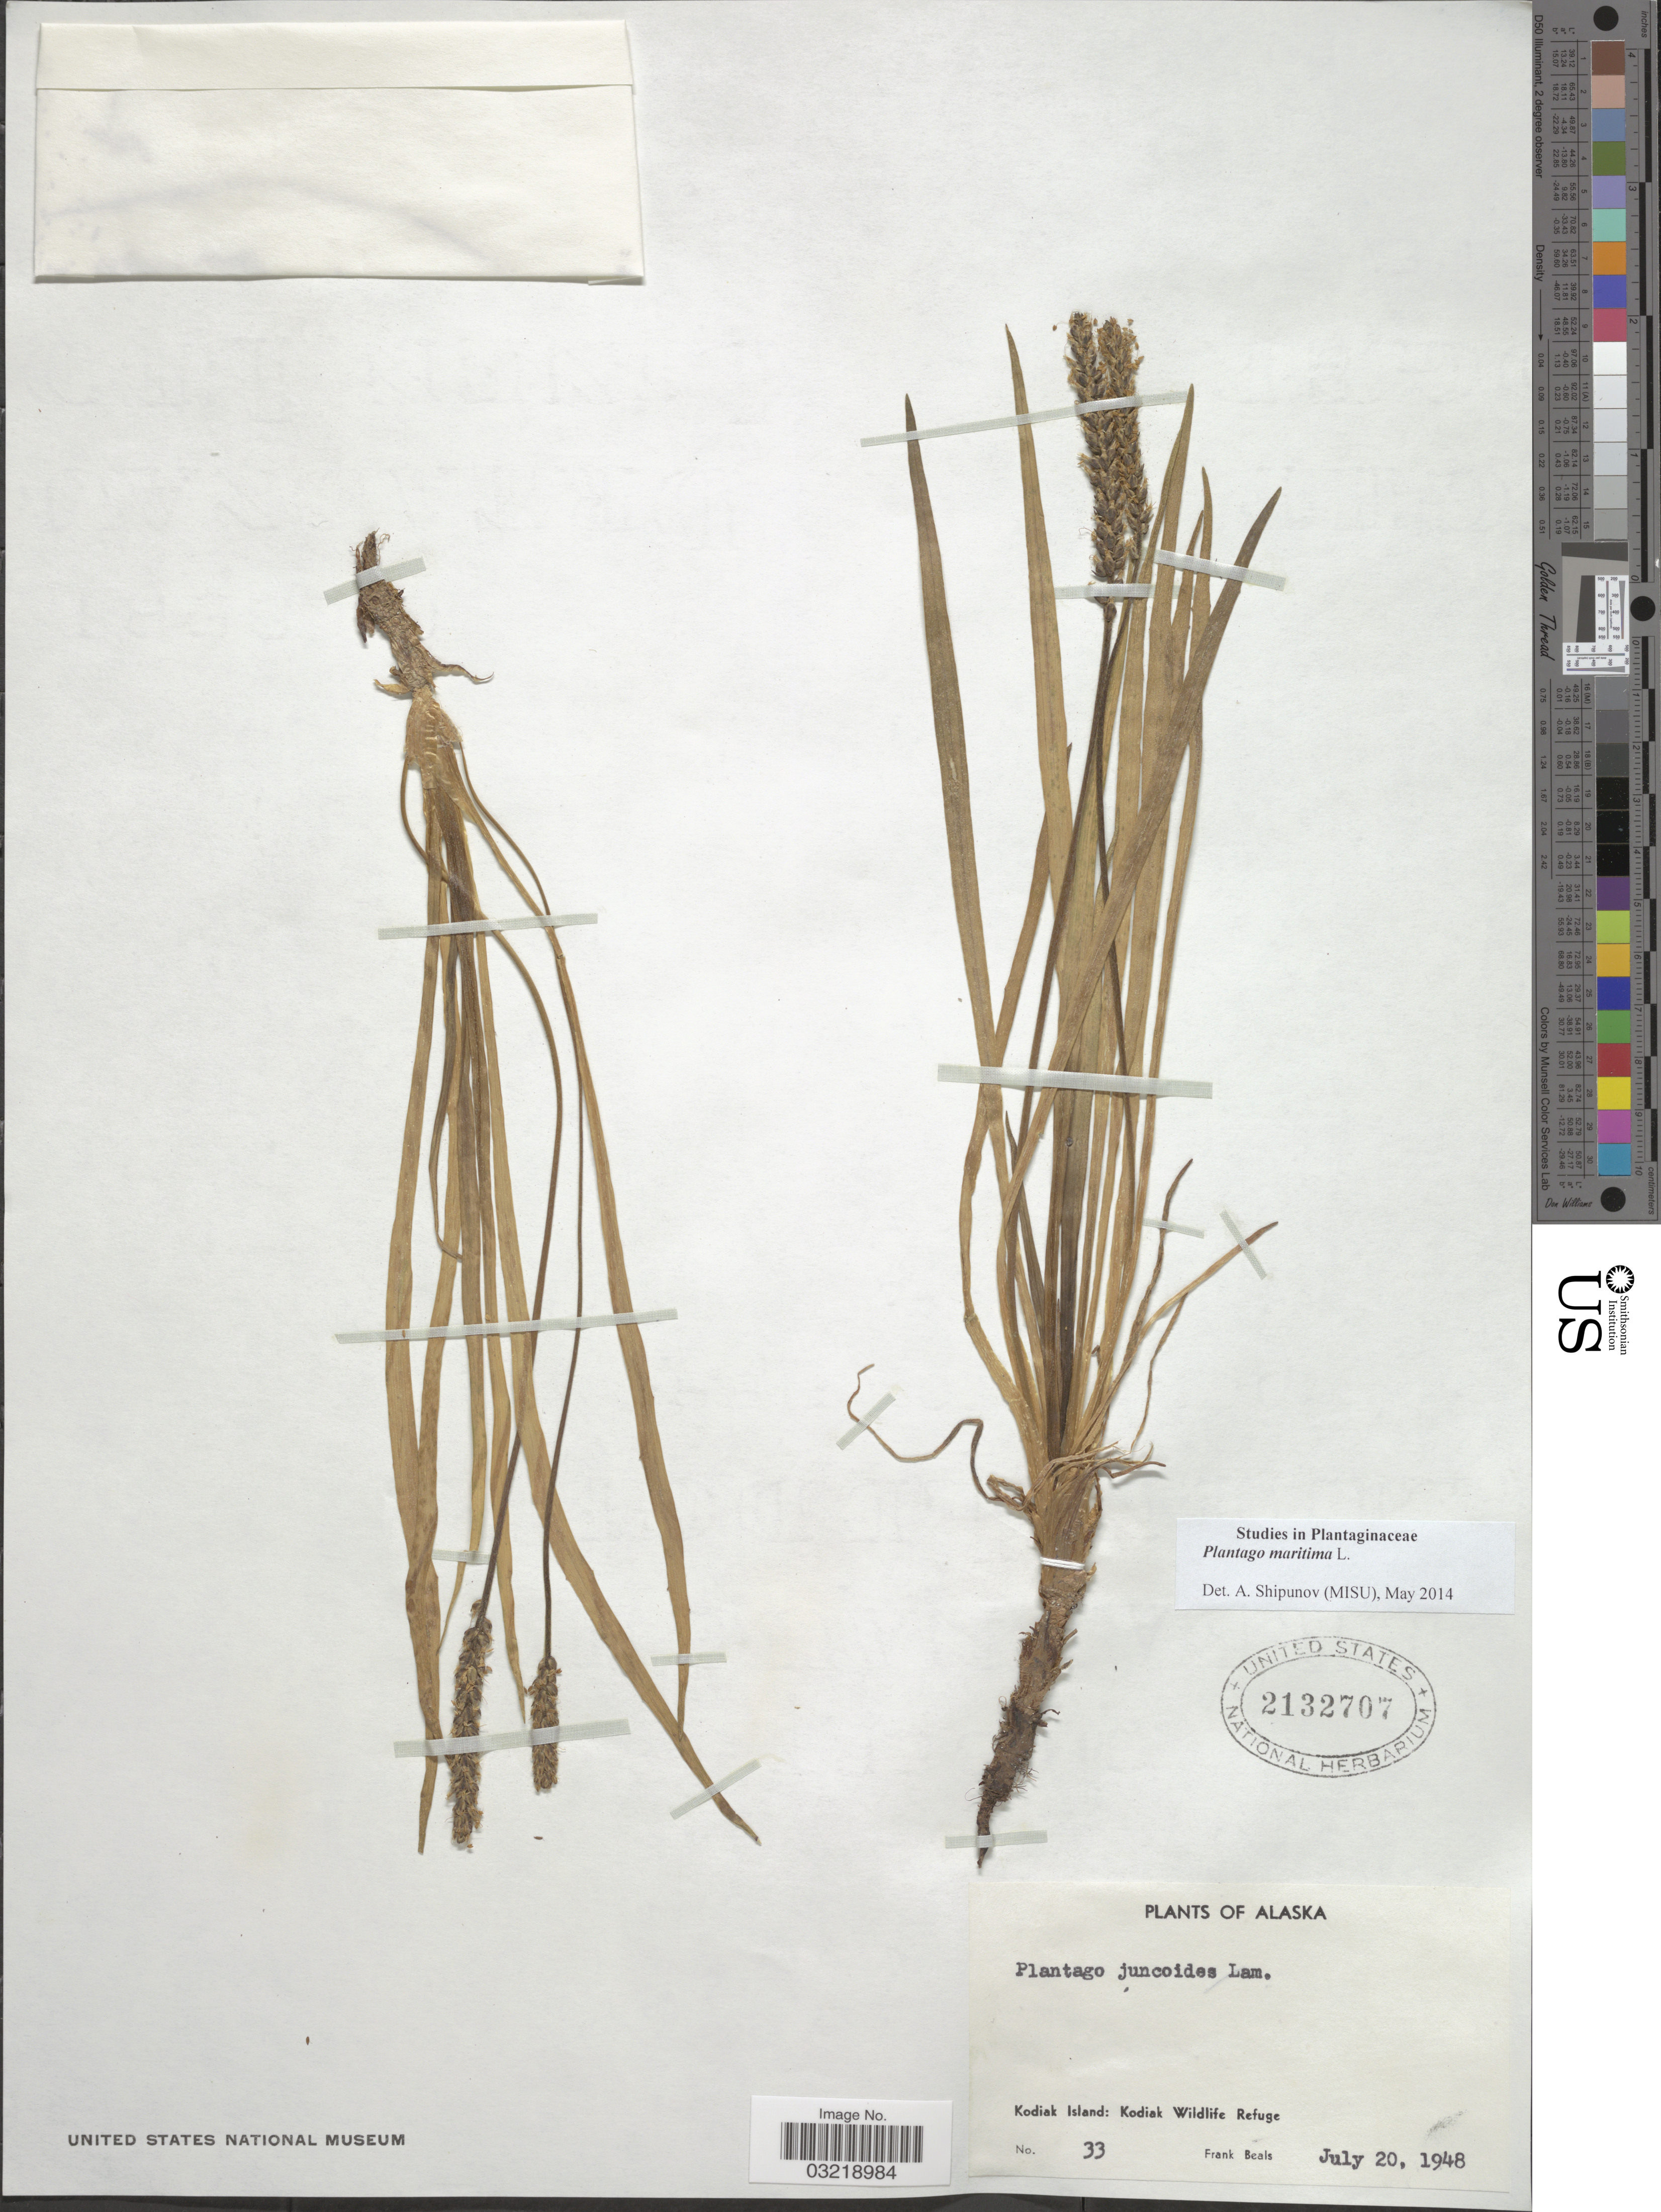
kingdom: Plantae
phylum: Tracheophyta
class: Magnoliopsida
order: Lamiales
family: Plantaginaceae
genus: Plantago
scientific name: Plantago maritima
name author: L.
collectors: F. Beals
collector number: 33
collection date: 1948-07-20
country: United States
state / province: Alaska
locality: Kodiak Island: Kodiak Wildlife Refuge.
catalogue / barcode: US 2132707